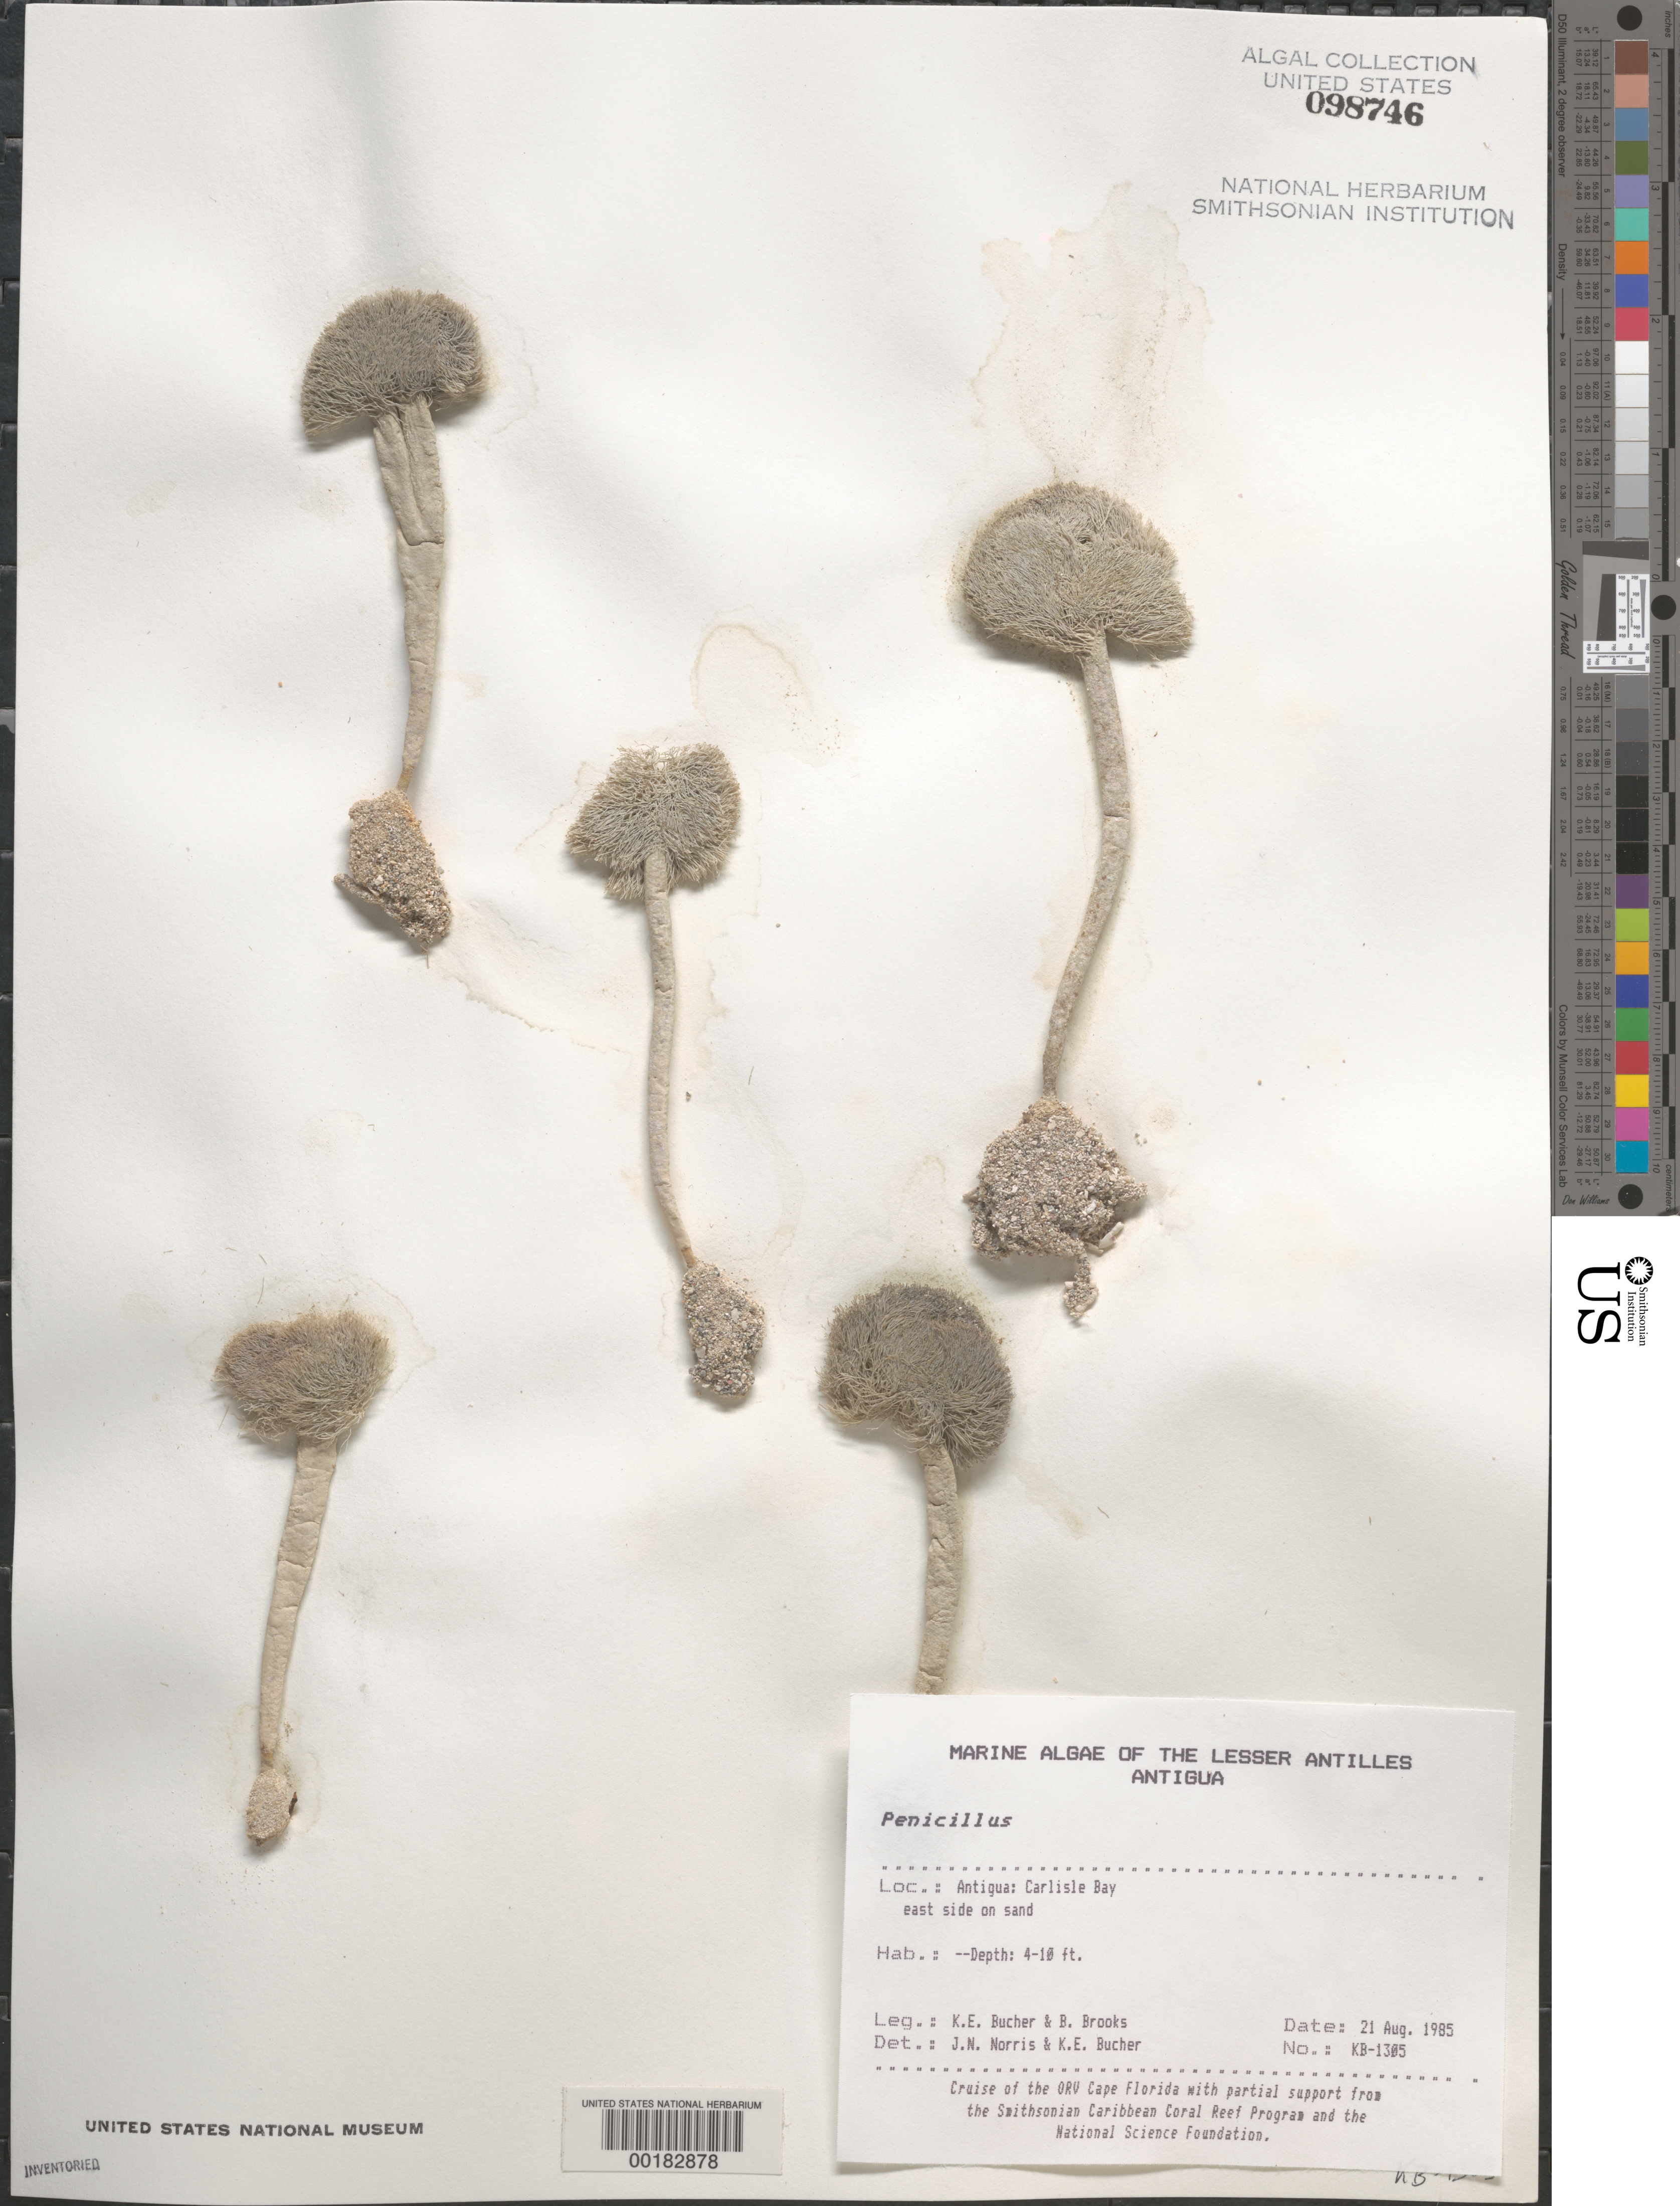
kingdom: Plantae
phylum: Chlorophyta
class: Ulvophyceae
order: Bryopsidales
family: Udoteaceae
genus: Penicillus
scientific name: Penicillus sp.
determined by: Norris, J. N.; Bucher, K. E.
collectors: K. E. Bucher & B. Brooks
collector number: KB-1305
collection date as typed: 21 Aug 1985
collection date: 1985-08-21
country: Antigua and Barbuda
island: Antigua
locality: Carlisle Bay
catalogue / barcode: US 98746